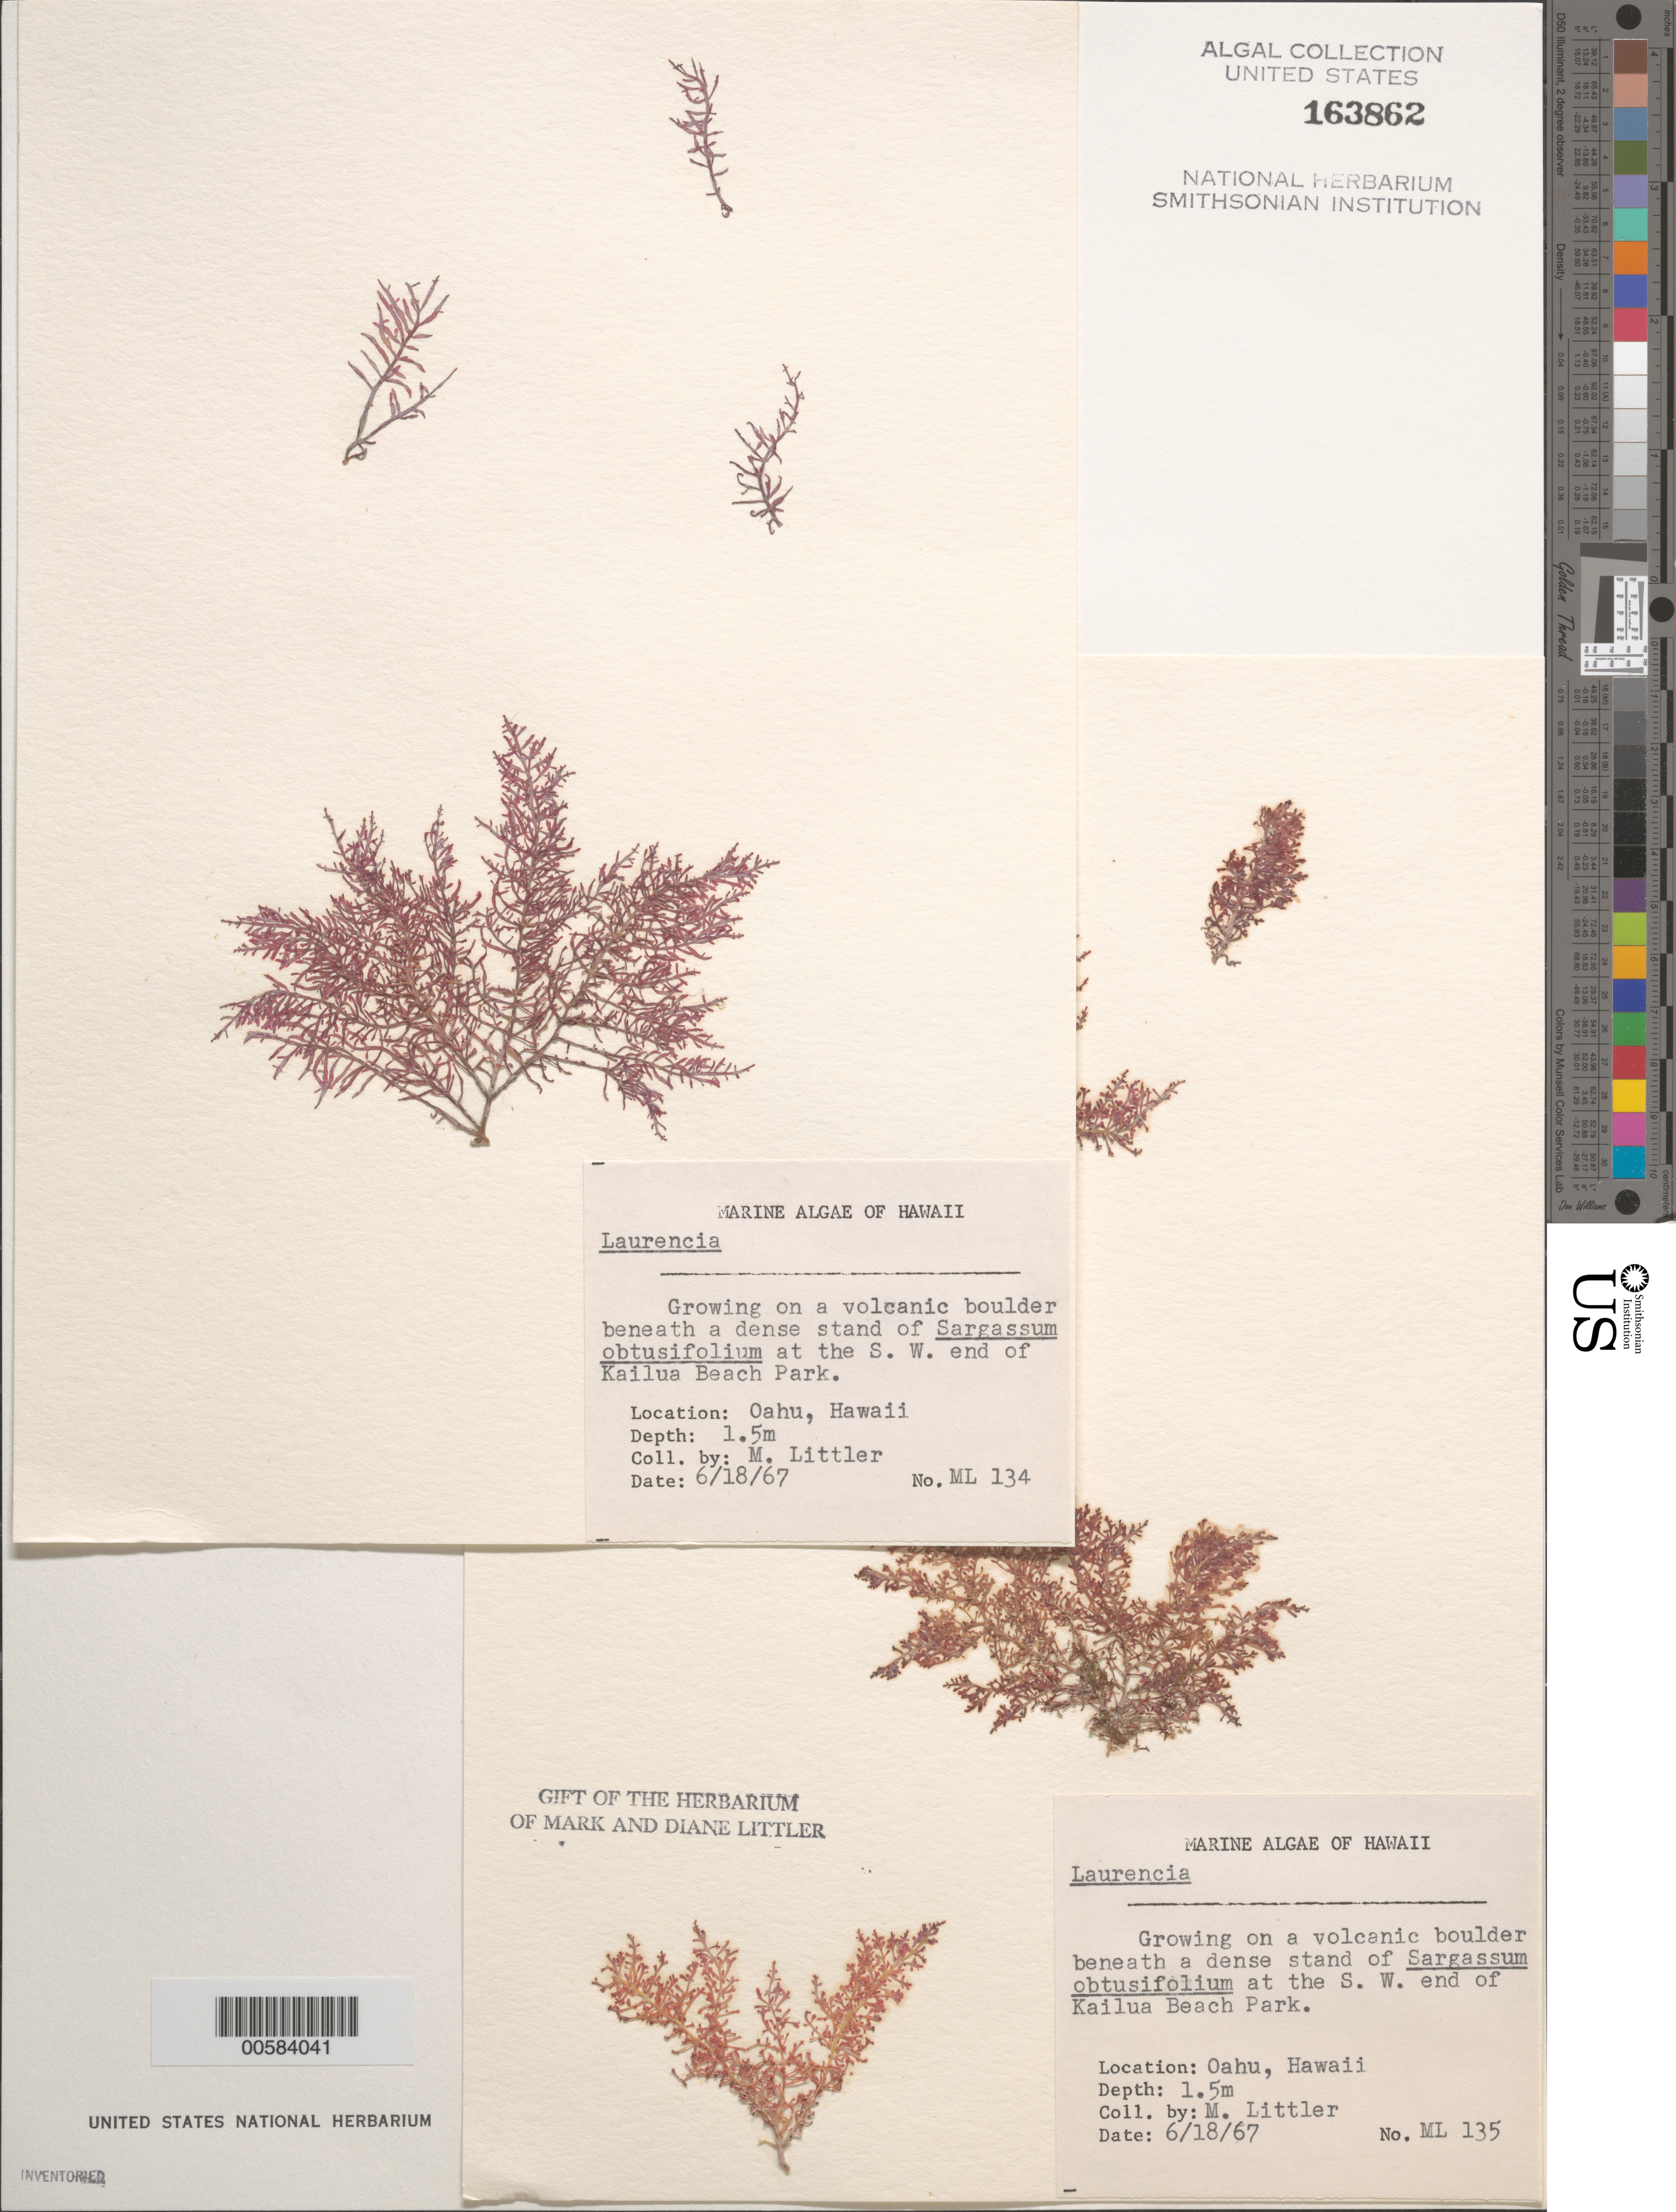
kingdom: Plantae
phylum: Rhodophyta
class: Florideophyceae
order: Ceramiales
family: Rhodomelaceae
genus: Laurencia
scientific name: Laurencia sp.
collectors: M. M. Littler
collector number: ML 134 & ML 135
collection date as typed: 18 Jun 1967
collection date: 1967-06-18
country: United States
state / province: Hawaii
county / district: Honolulu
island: Oahu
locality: Kailua Beach Park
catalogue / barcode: US 163862